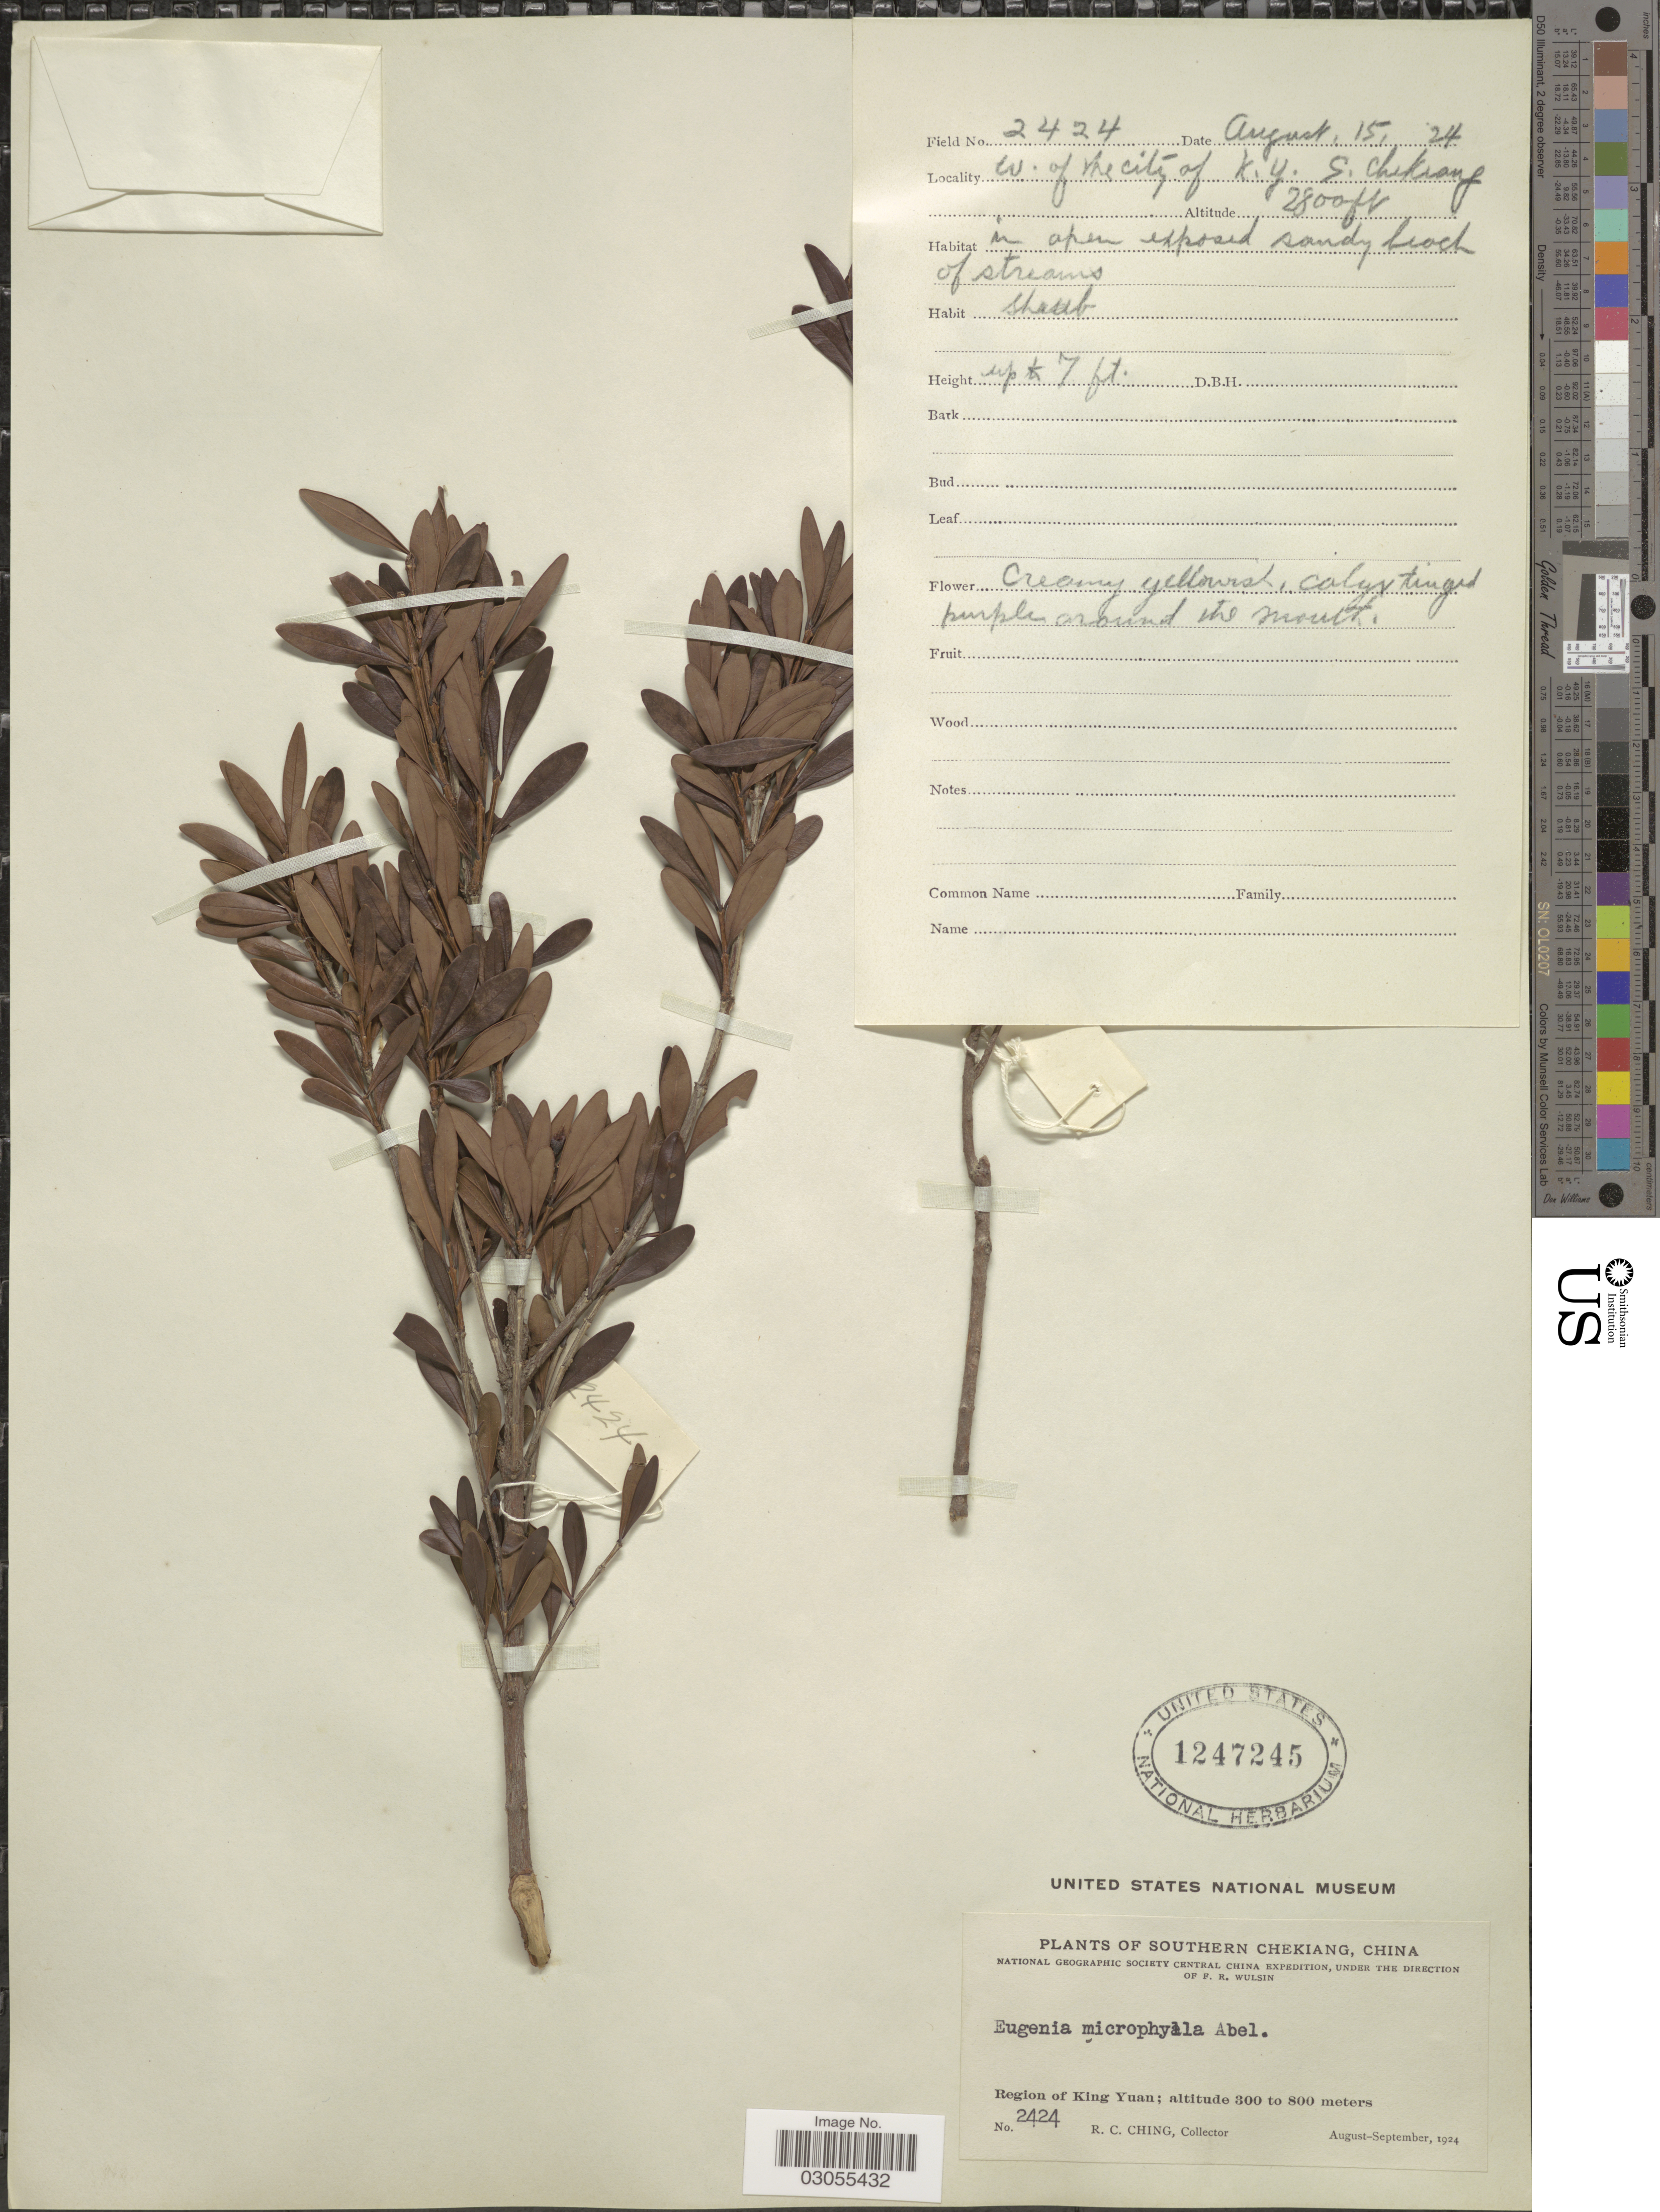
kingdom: Plantae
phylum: Tracheophyta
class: Magnoliopsida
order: Myrtales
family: Myrtaceae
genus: Syzygium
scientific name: Syzygium buxifolium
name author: Hook. & Arn.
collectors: R. C. Ching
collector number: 2424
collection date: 1924-08-15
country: China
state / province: Zhejiang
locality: Southern Chekiang. Region of King Yuan. W. of the city of K.Y. S. Chekiang.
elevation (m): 853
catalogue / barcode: US 1247245